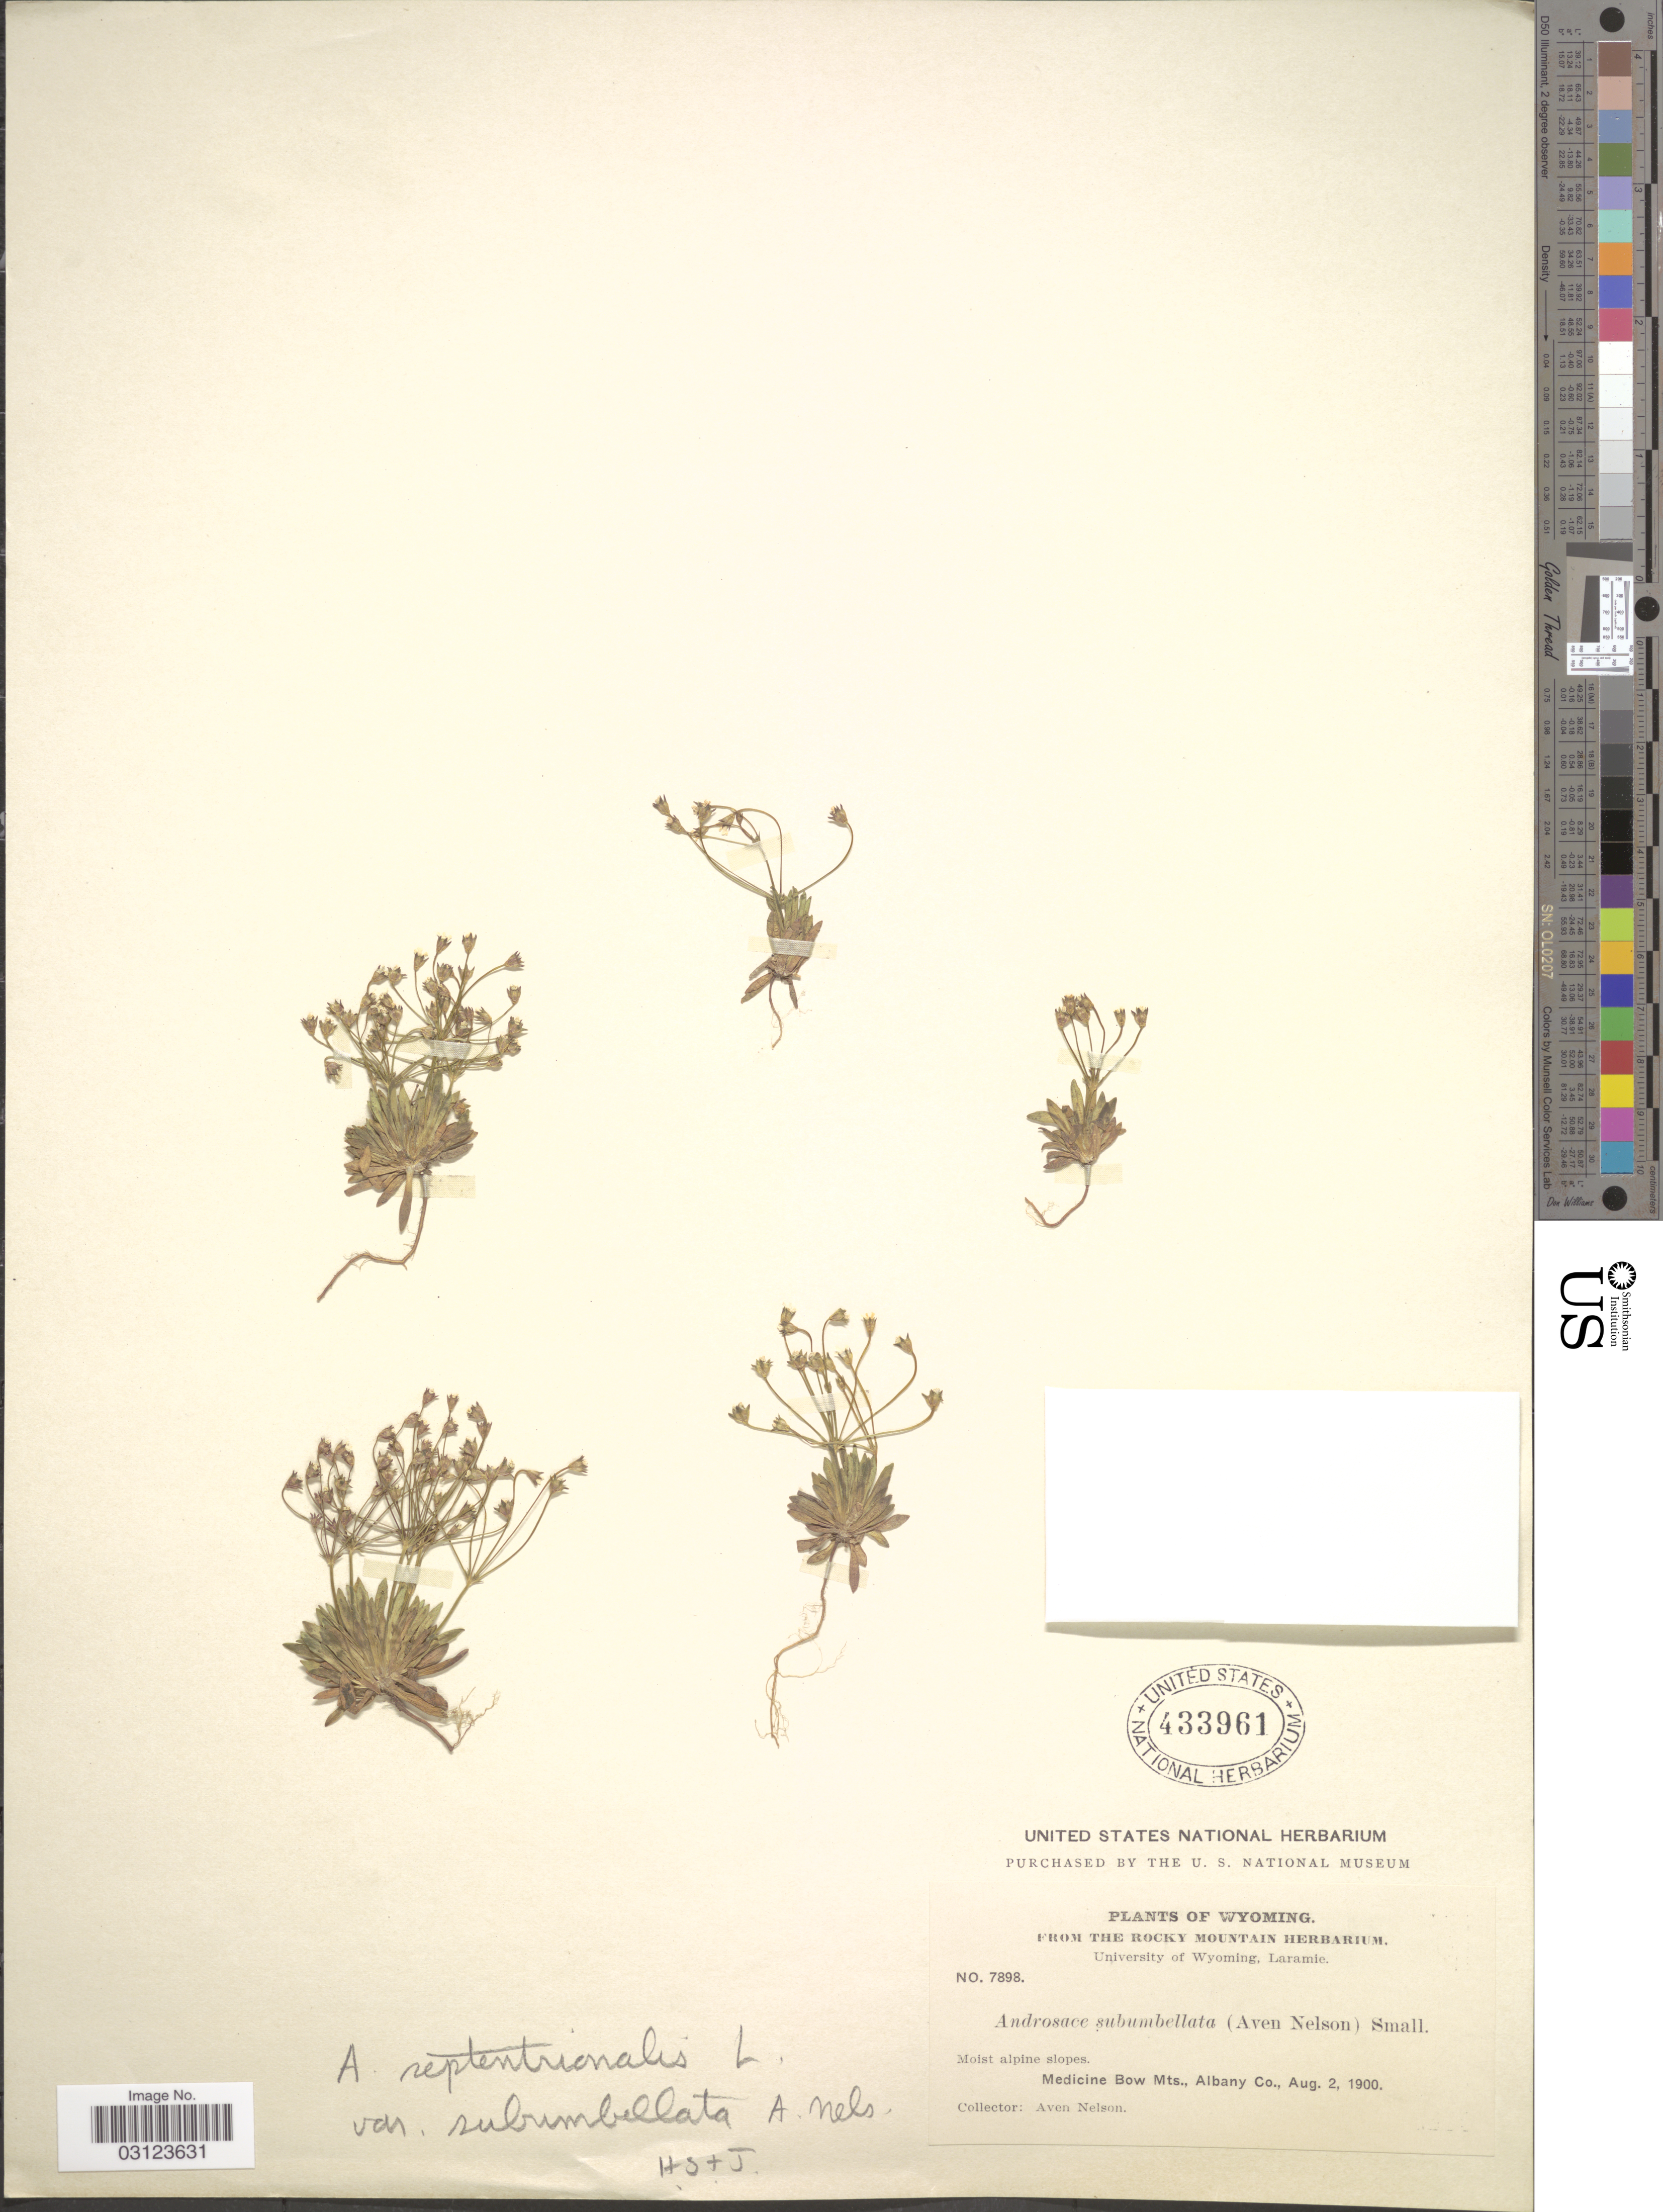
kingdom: Plantae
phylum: Tracheophyta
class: Magnoliopsida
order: Ericales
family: Primulaceae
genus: Androsace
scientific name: Androsace septentrionalis subsp. subumbellata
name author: (A. Nelson) G.T. Robbins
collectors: A. Nelson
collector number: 7898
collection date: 1900-08-02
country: United States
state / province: Wyoming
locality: Medicine Bow Mts., Albany Co.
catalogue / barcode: US 433961